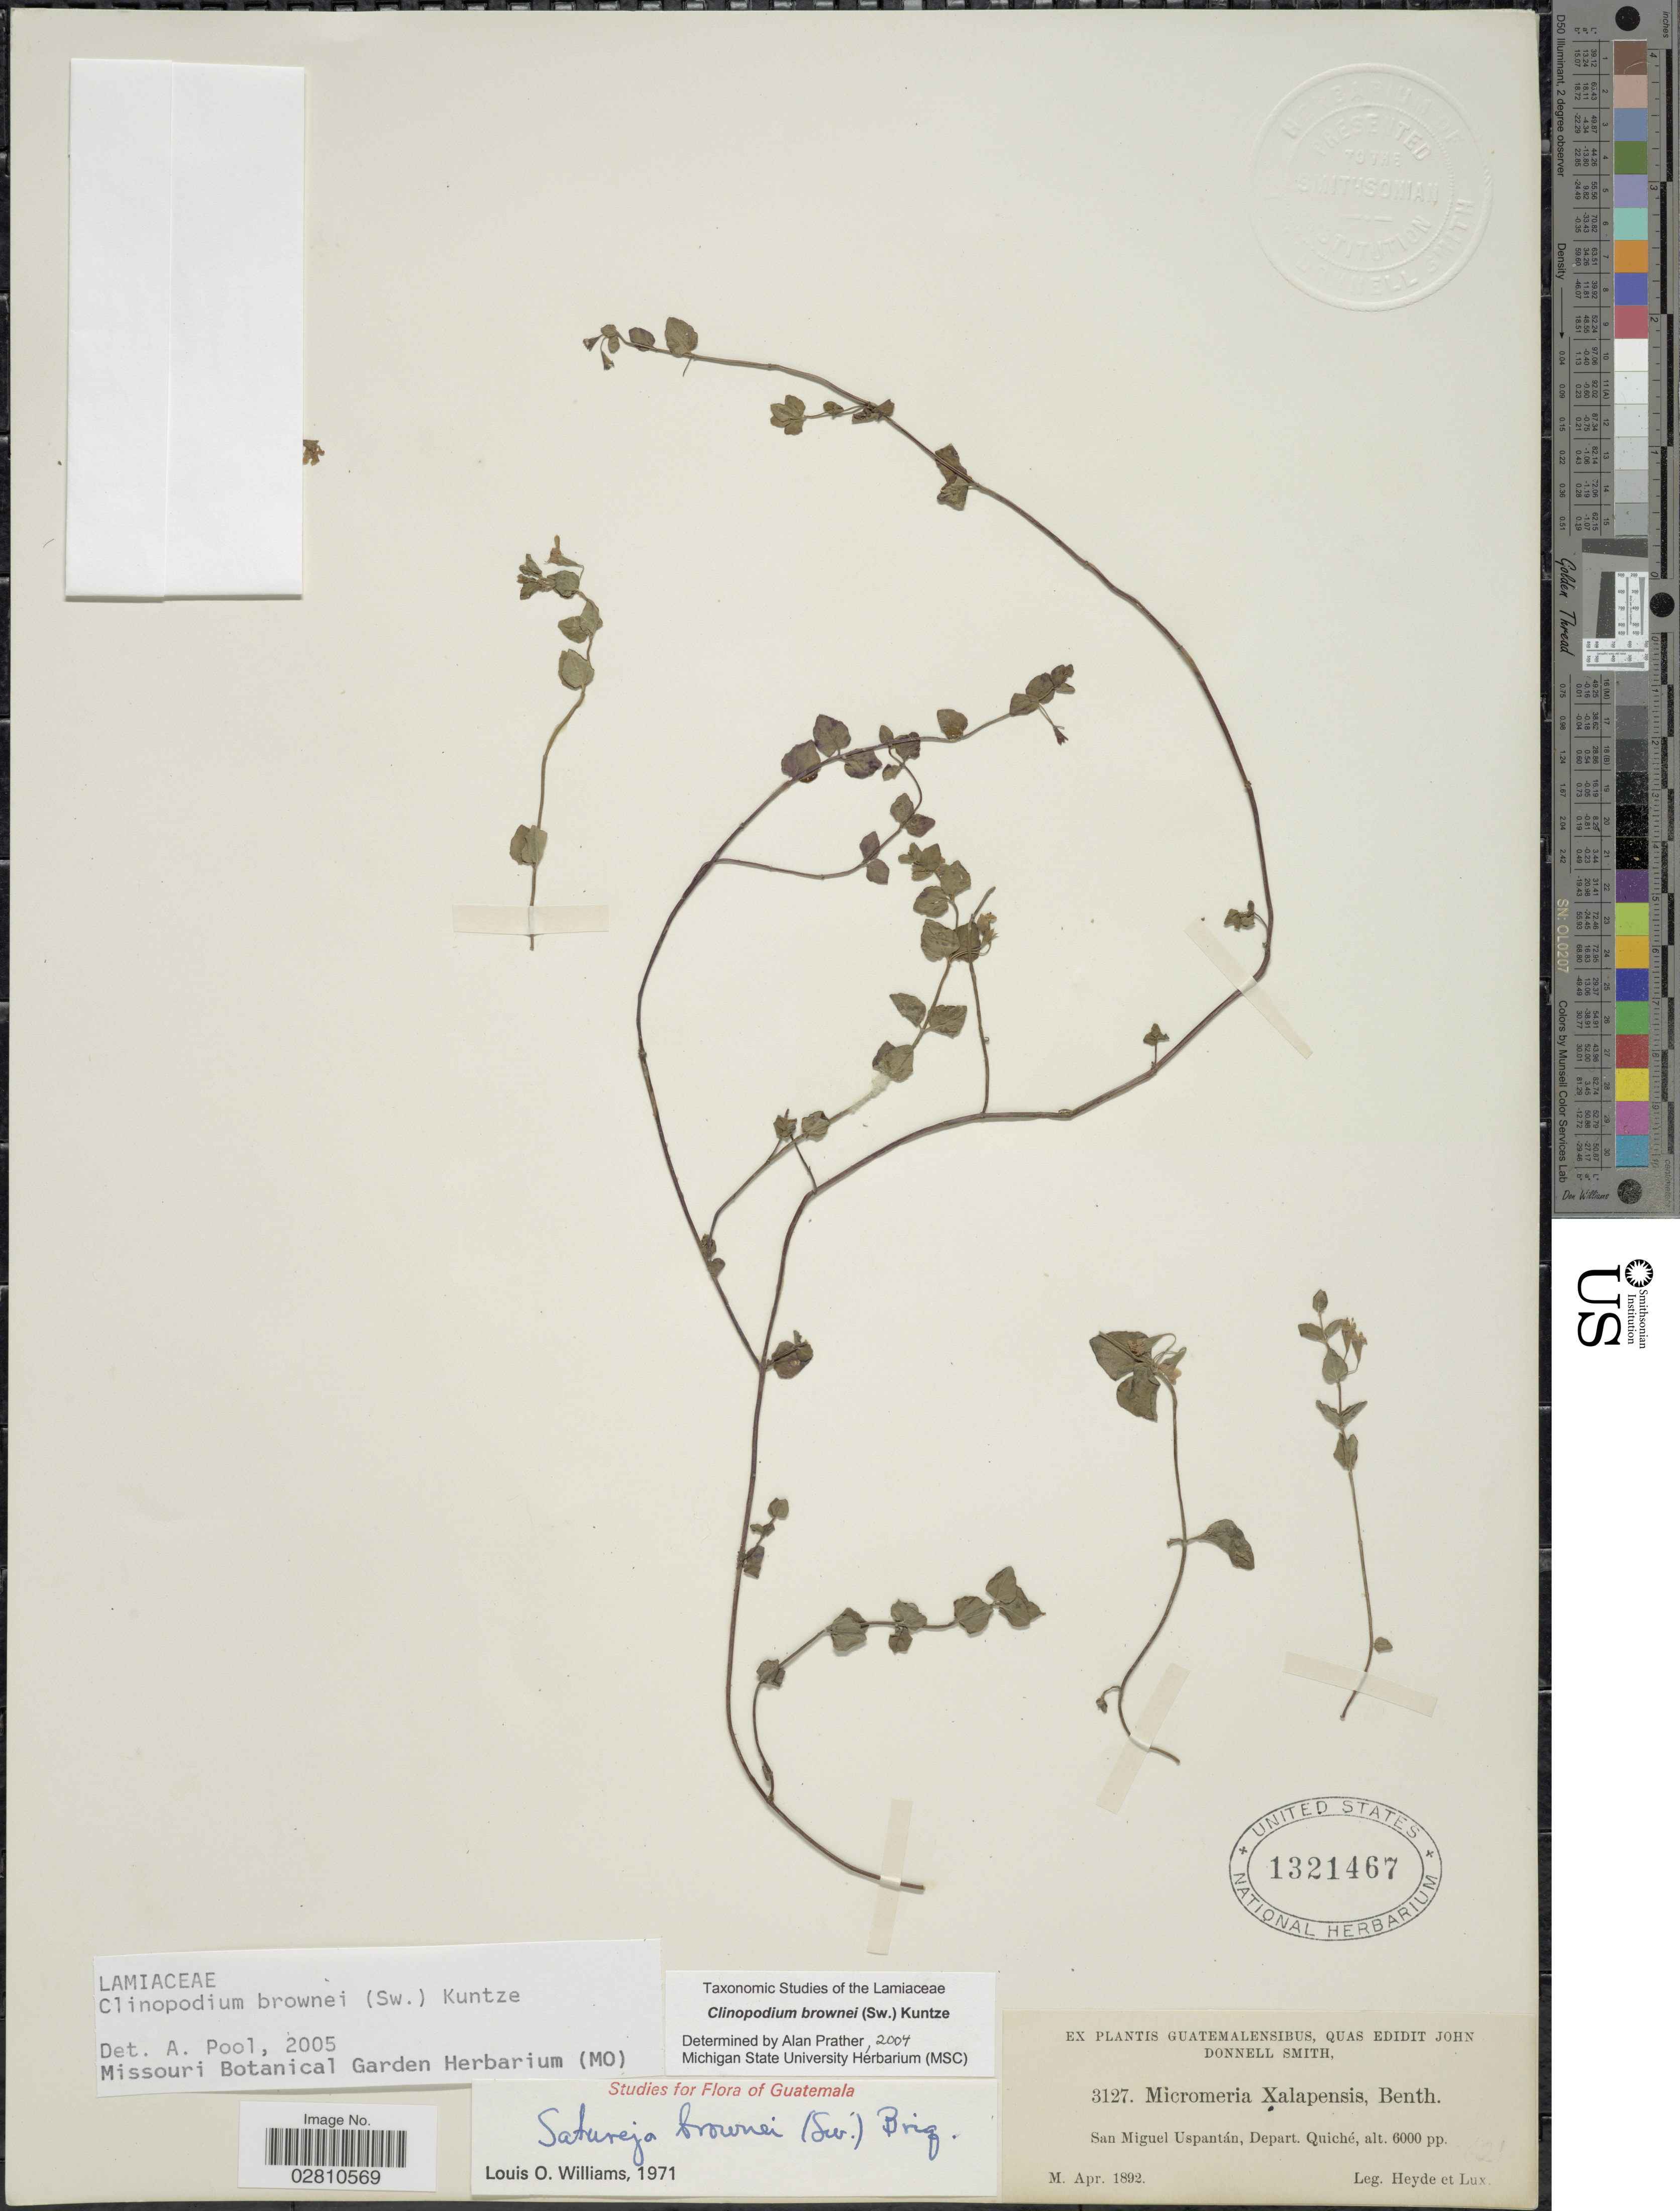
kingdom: Plantae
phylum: Tracheophyta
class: Magnoliopsida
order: Lamiales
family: Lamiaceae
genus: Clinopodium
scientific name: Clinopodium brownei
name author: (Sw.) Kuntze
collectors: Heyde & Lux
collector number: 3127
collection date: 1892-04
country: Guatemala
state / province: El Quiché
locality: San Miguel Uspantán, Depart. Quiché.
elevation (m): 1829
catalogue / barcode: US 1321467